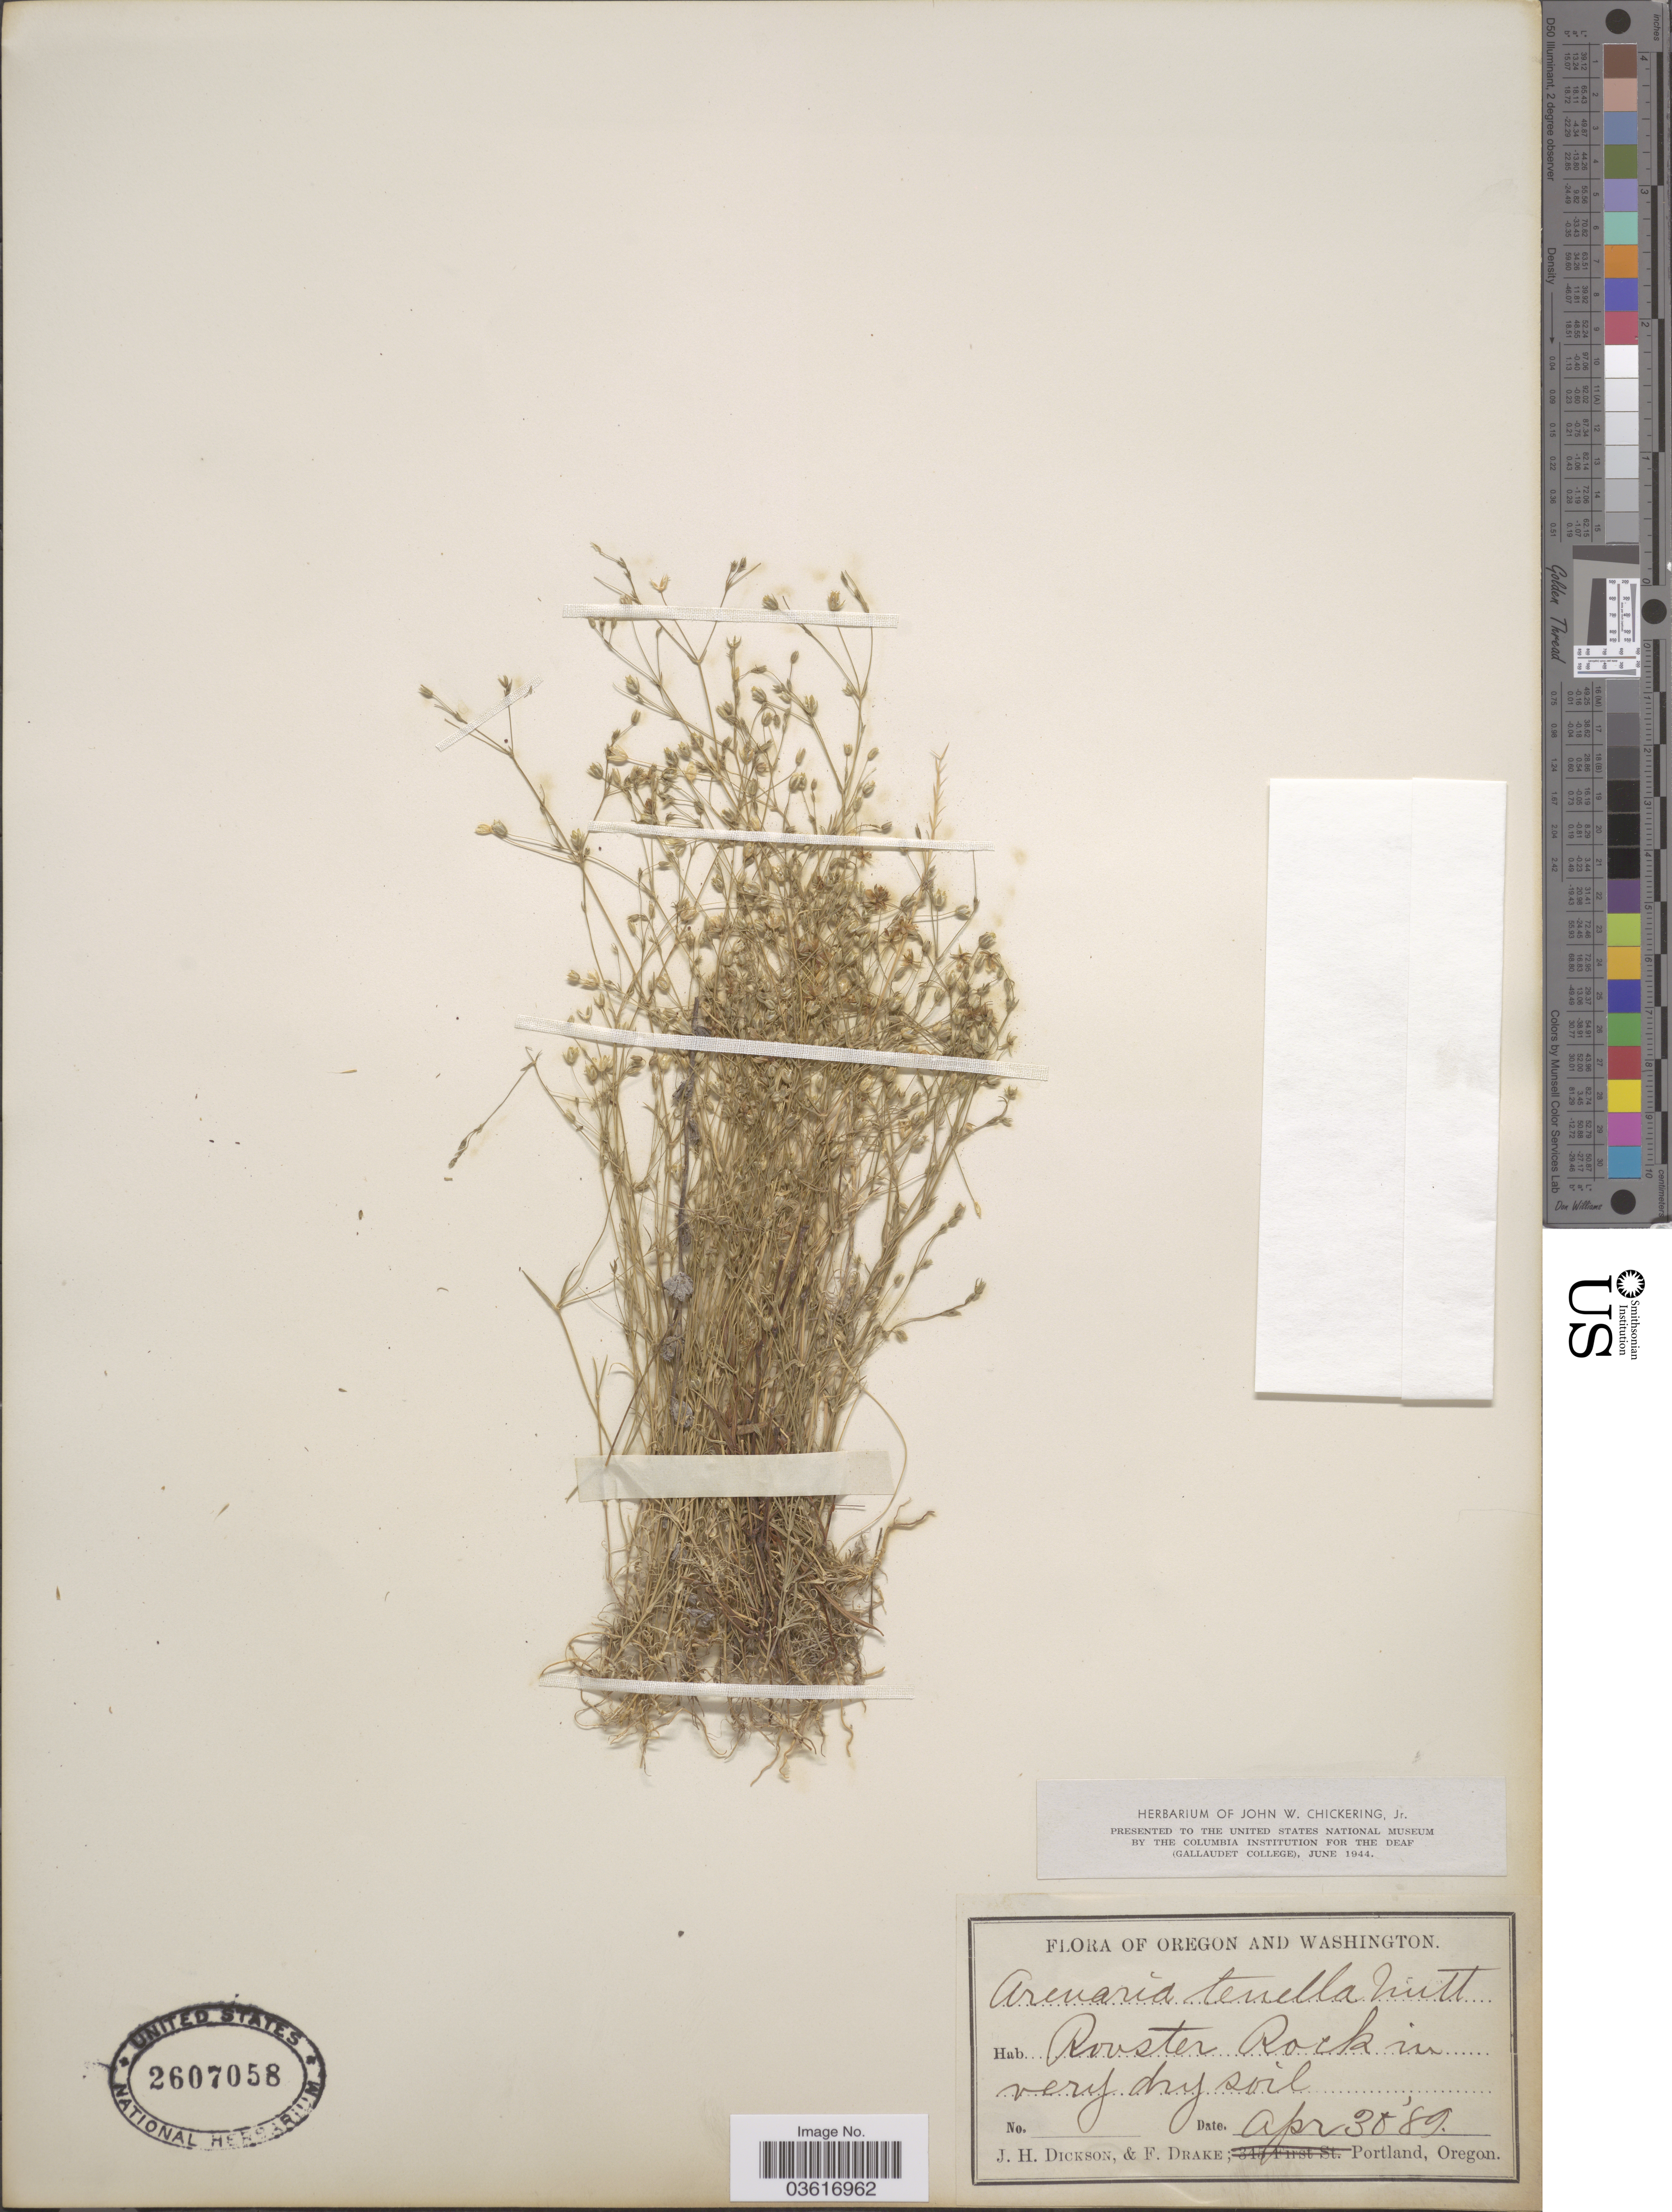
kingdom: Plantae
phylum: Tracheophyta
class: Magnoliopsida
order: Caryophyllales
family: Caryophyllaceae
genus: Minuartia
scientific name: Minuartia tenella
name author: (J. Gay) Mattf.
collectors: J. Dickson & F. Drake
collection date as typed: Transcribed d/m/y: 30/4/89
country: United States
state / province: Oregon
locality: Rooster Rock.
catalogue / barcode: US 2607058